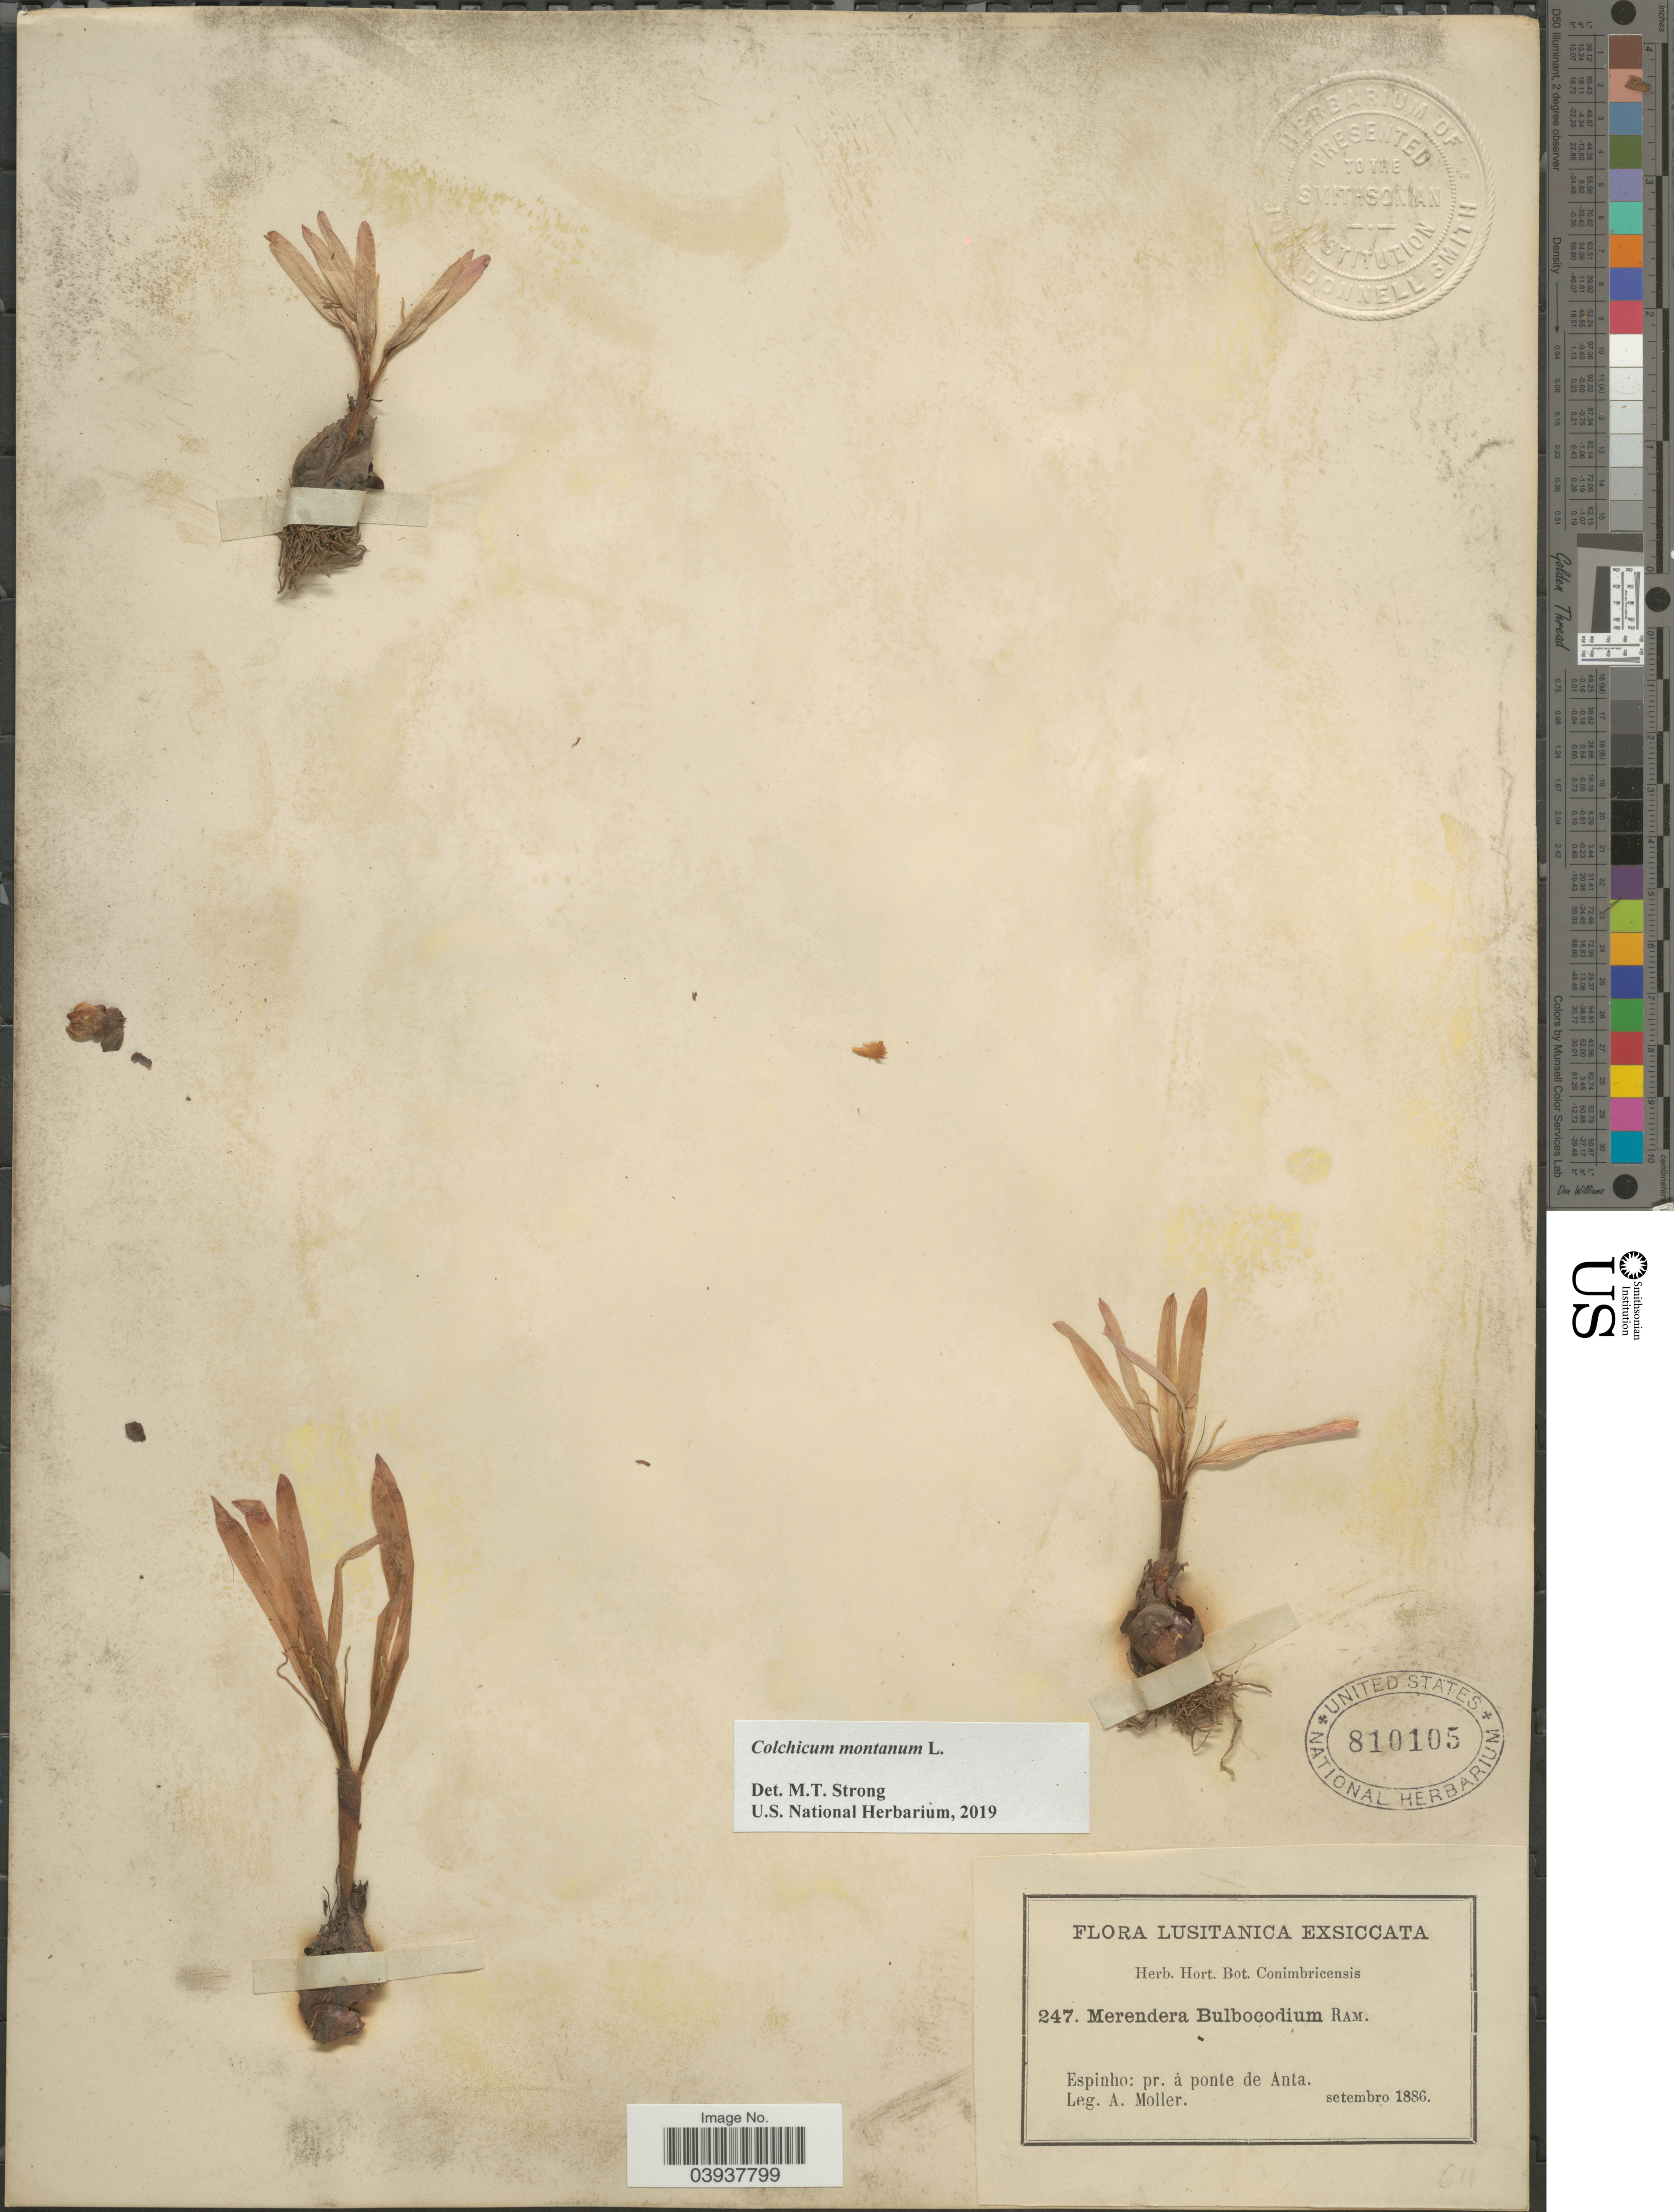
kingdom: Plantae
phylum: Tracheophyta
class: Liliopsida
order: Liliales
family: Colchicaceae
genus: Colchicum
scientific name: Colchicum sp.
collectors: A. Moller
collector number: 247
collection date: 1886-09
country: Portugal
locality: Lusitanica. Espinho: pr. á ponte de Anta.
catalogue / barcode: US 810105